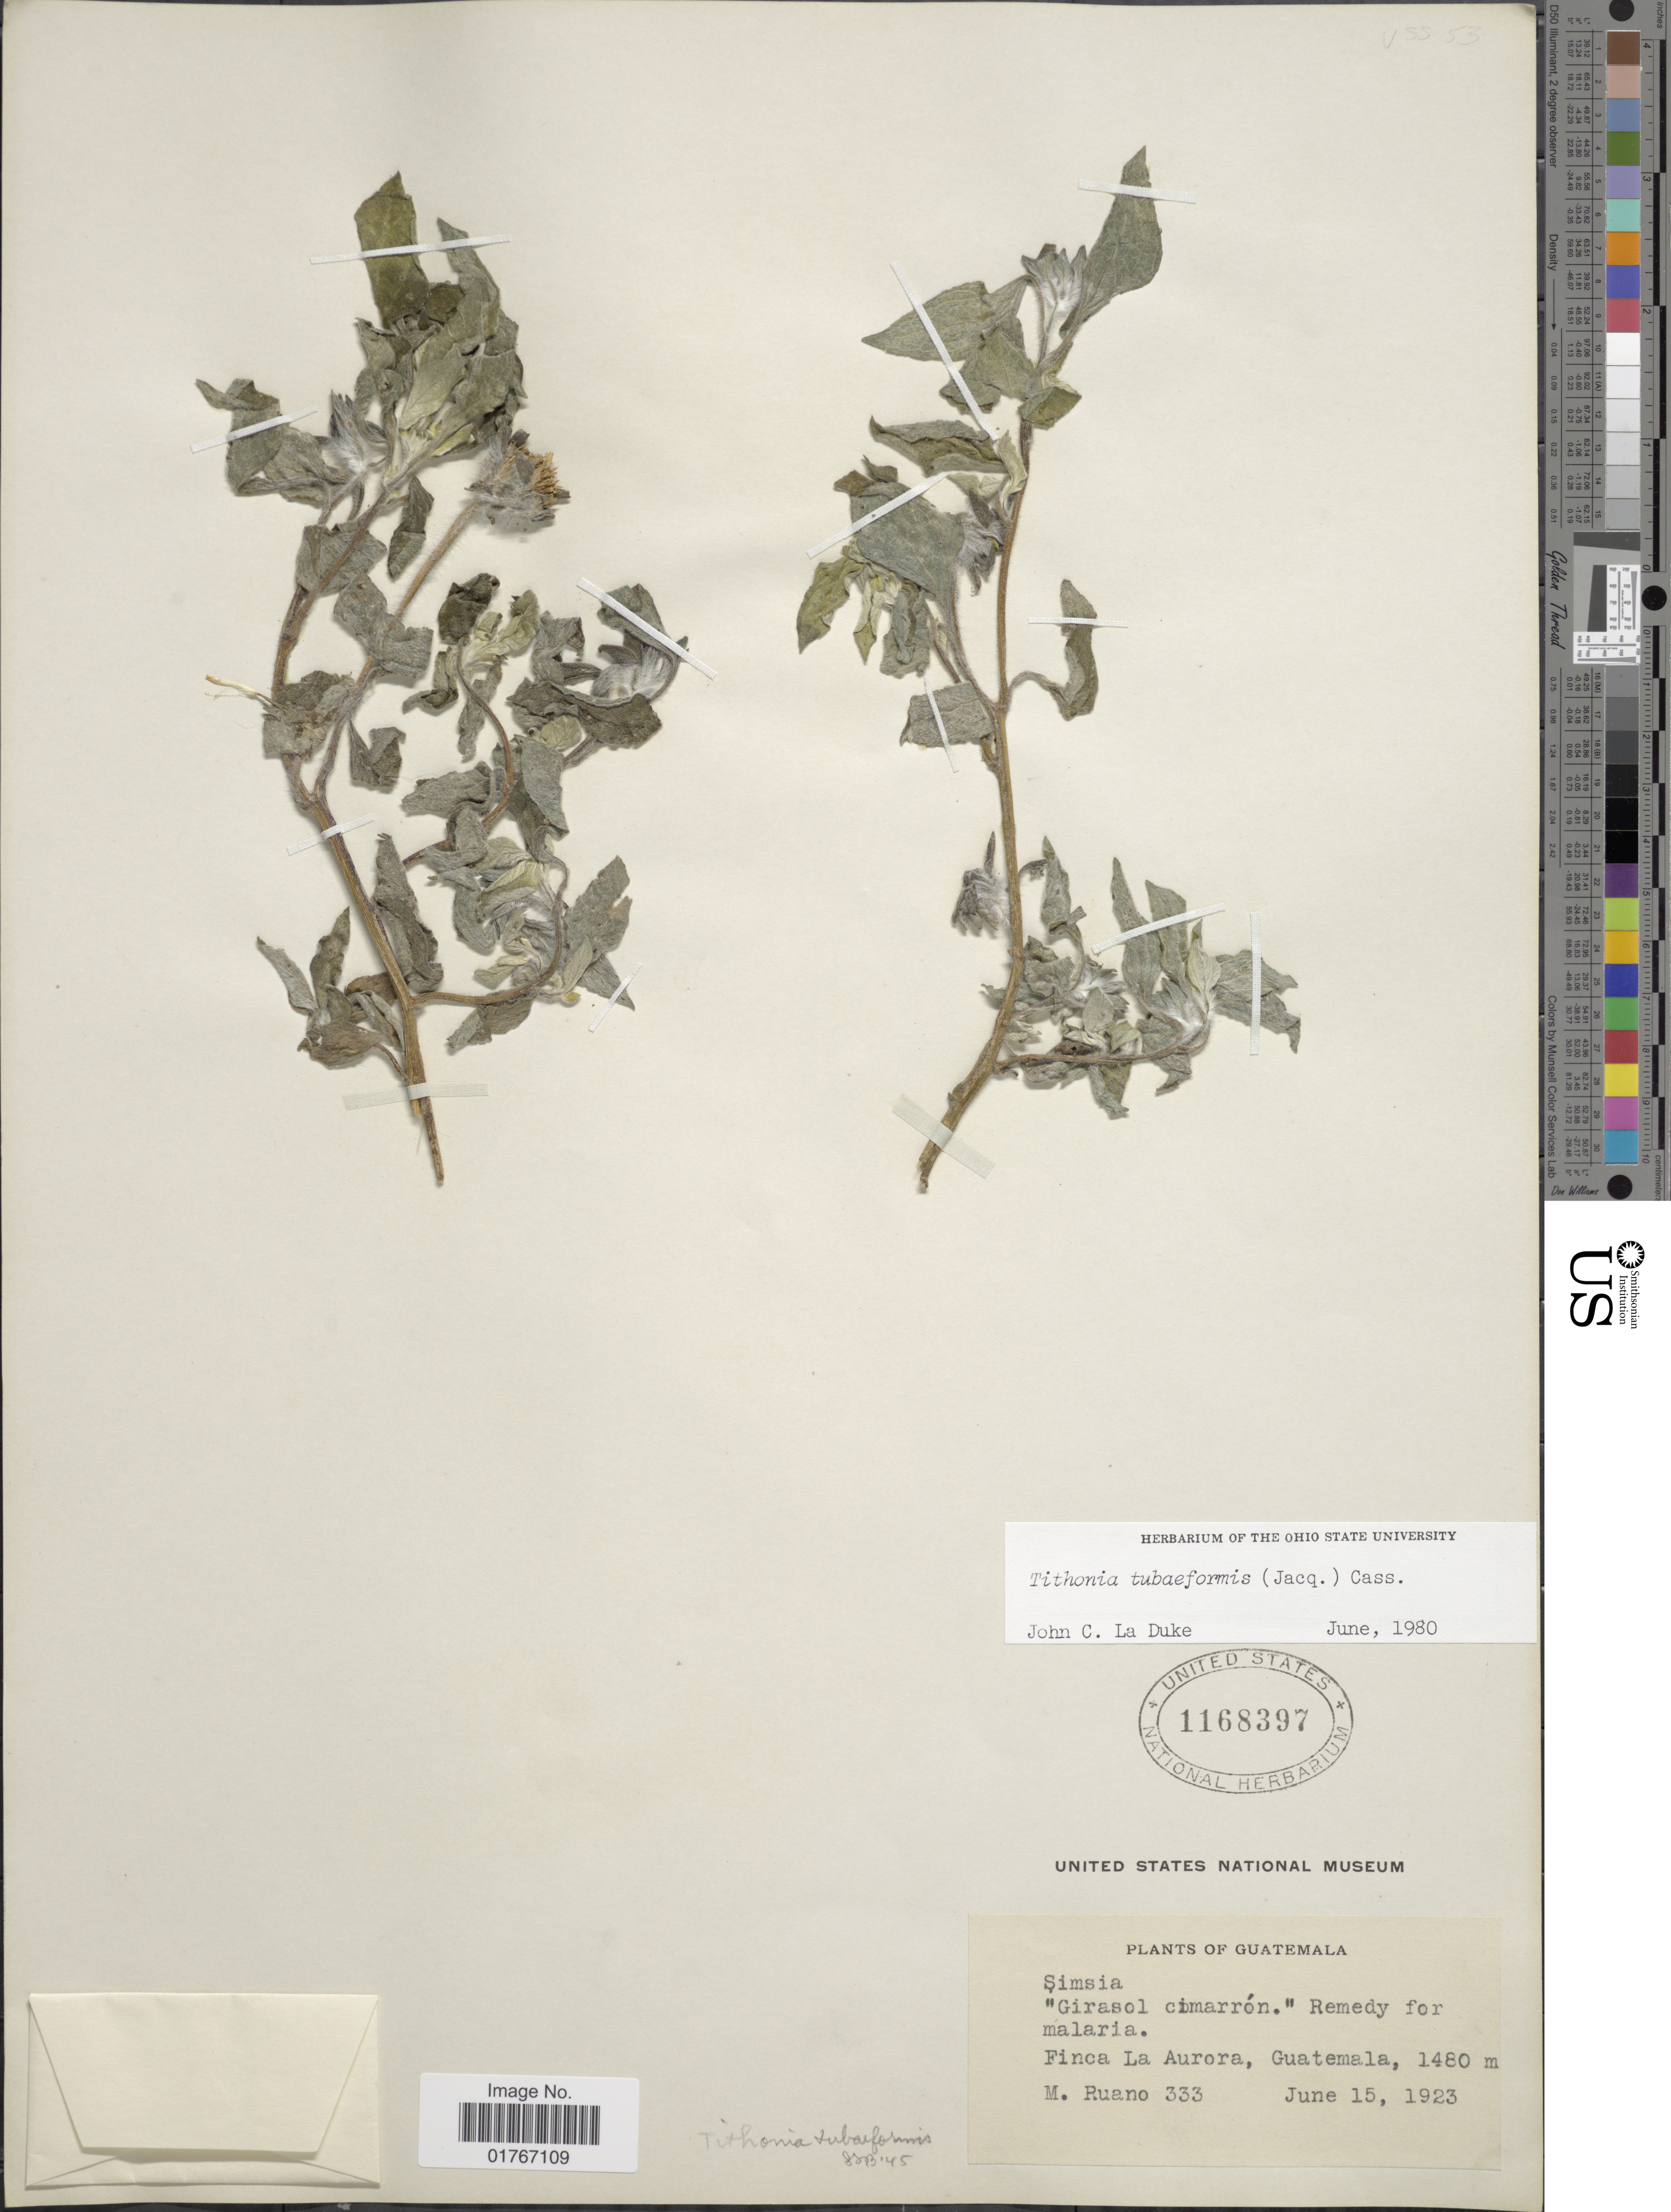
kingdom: Plantae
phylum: Tracheophyta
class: Magnoliopsida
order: Asterales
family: Asteraceae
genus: Tithonia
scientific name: Tithonia tubaeformis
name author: (Jacq.) Cass.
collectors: M. Ruano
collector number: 333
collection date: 1923-06-15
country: Guatemala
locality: Finca La Aurora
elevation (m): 1480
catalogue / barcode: US 1168397